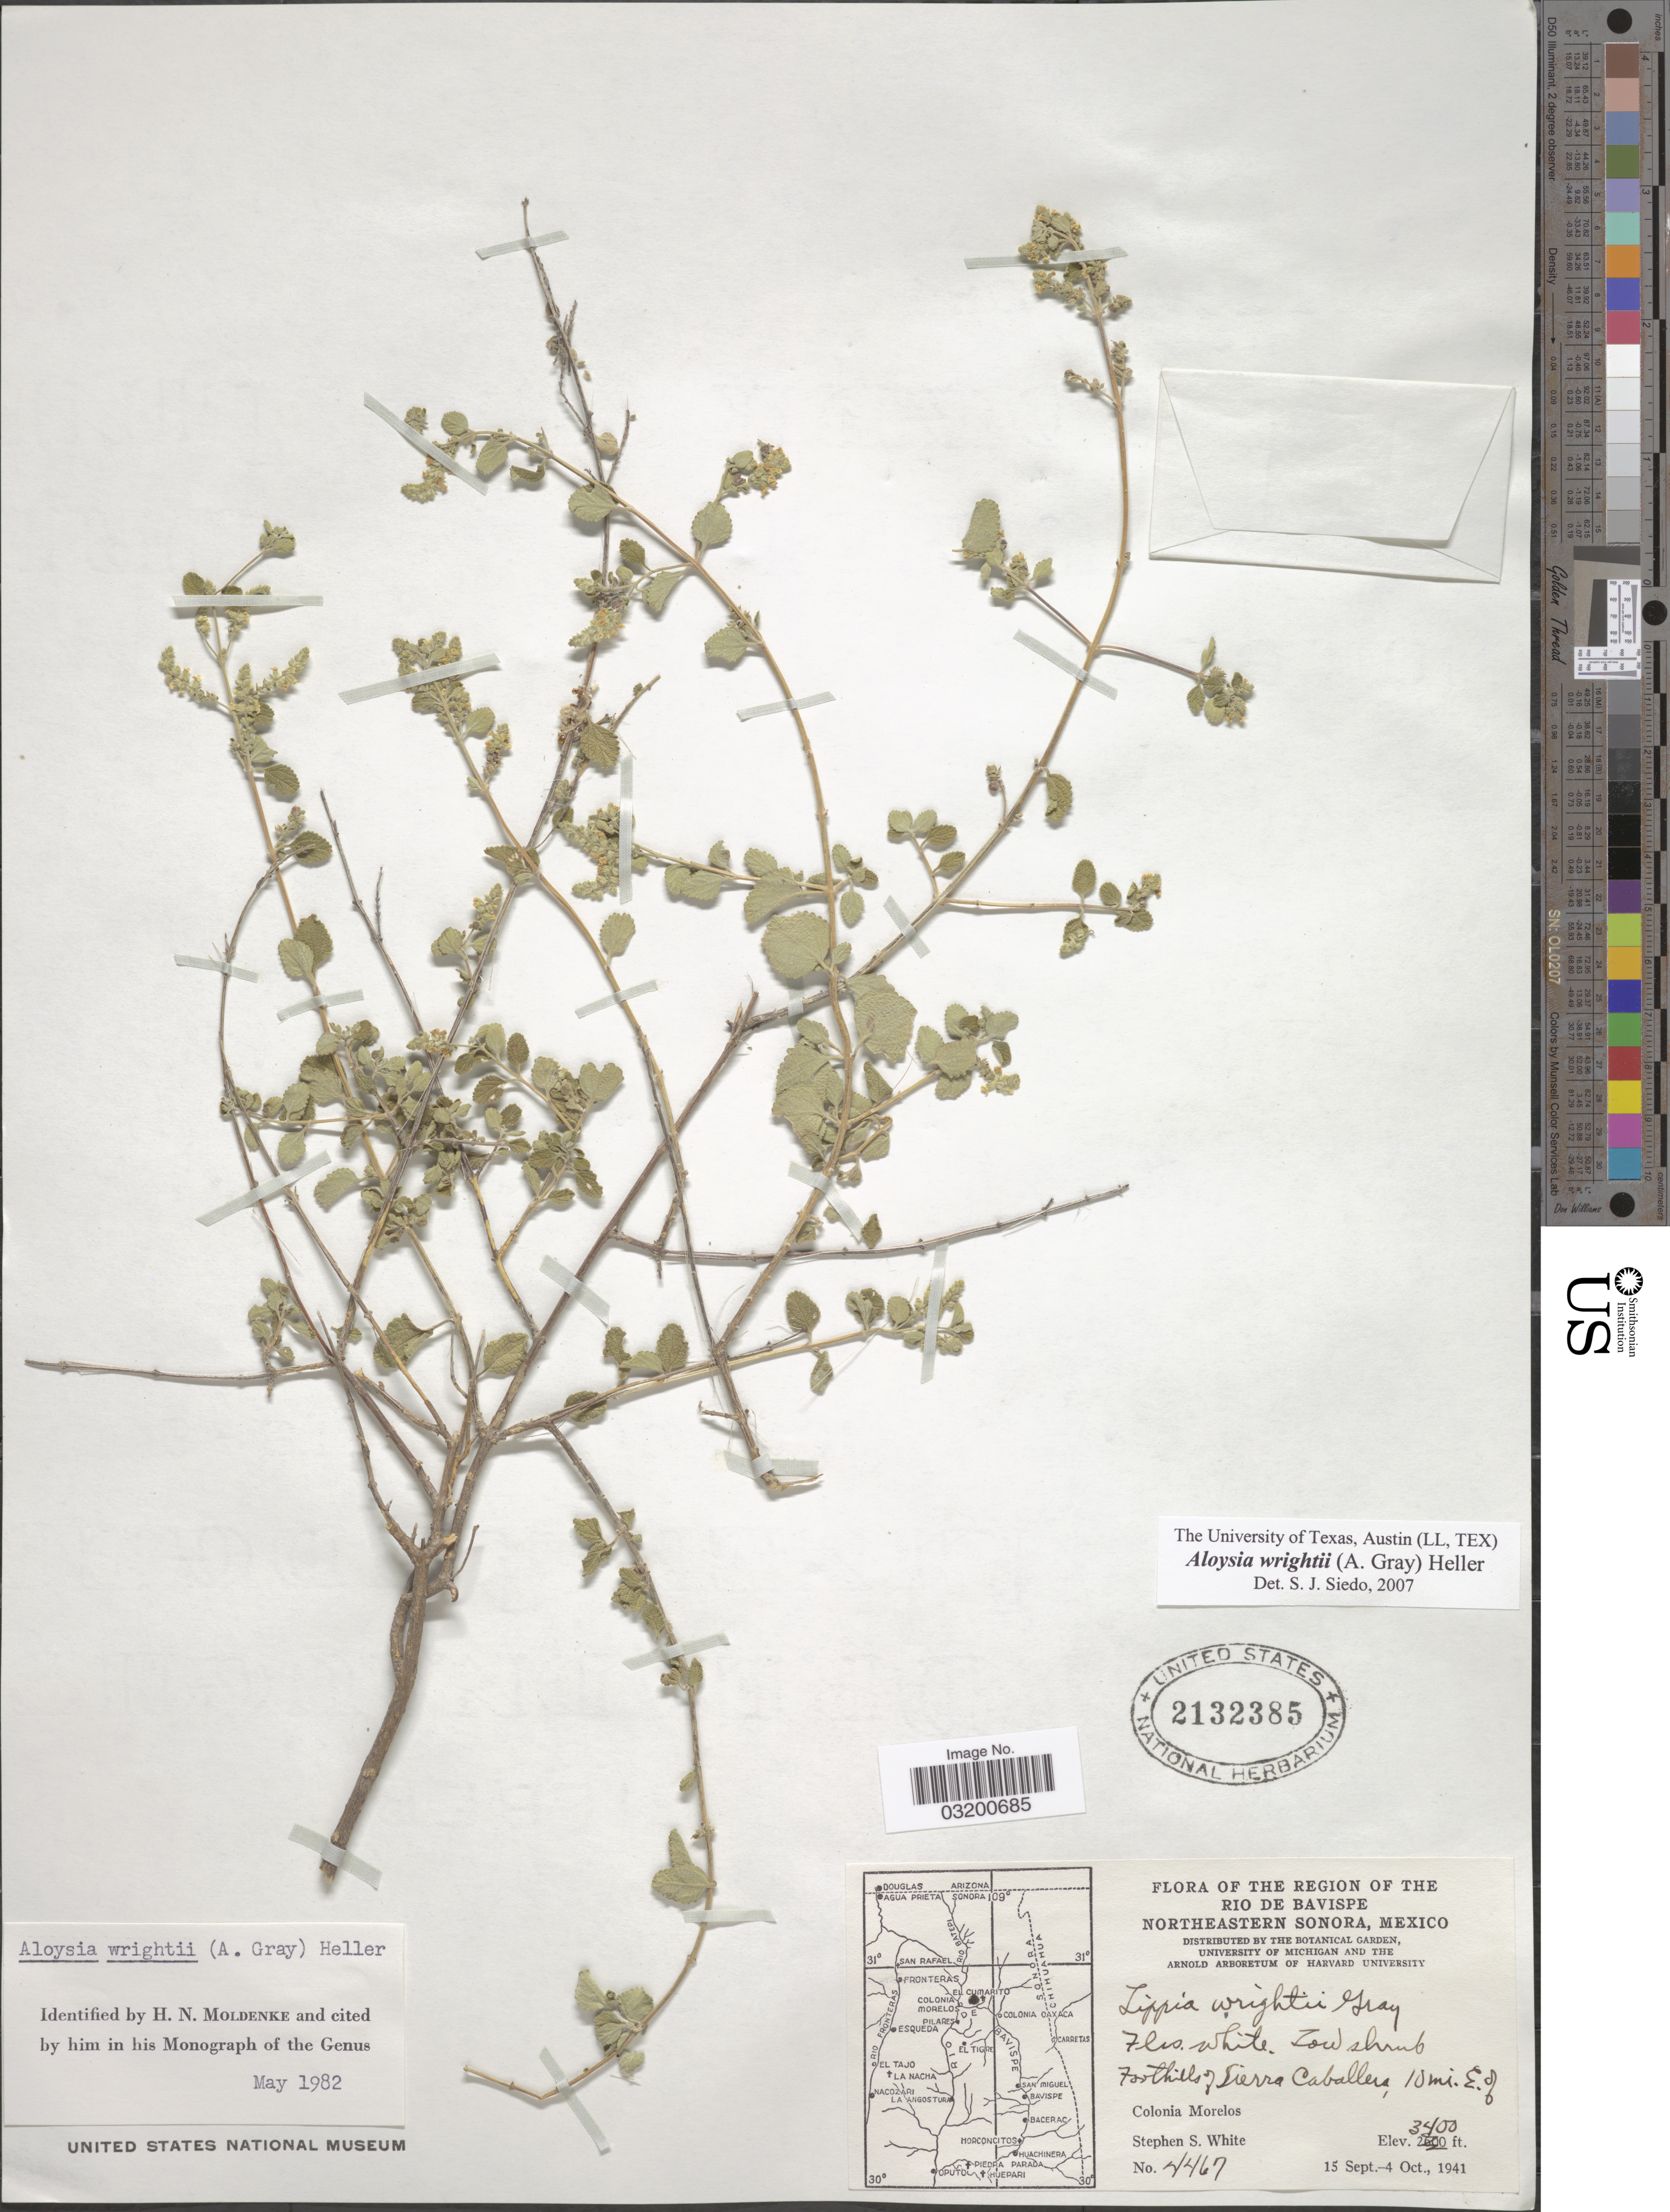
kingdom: Plantae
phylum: Tracheophyta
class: Magnoliopsida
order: Lamiales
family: Verbenaceae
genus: Aloysia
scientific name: Aloysia wrightii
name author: A. Heller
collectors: S. S. White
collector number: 4467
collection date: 1941-09-15/1941-10-04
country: Mexico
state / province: Sonora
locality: The Region of the Rio de Bavispe. Northeastern Sonora. Foothills of Sierra Caballera, 10 mi. E. of Colonia Morelos.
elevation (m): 1036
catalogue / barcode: US 2132385